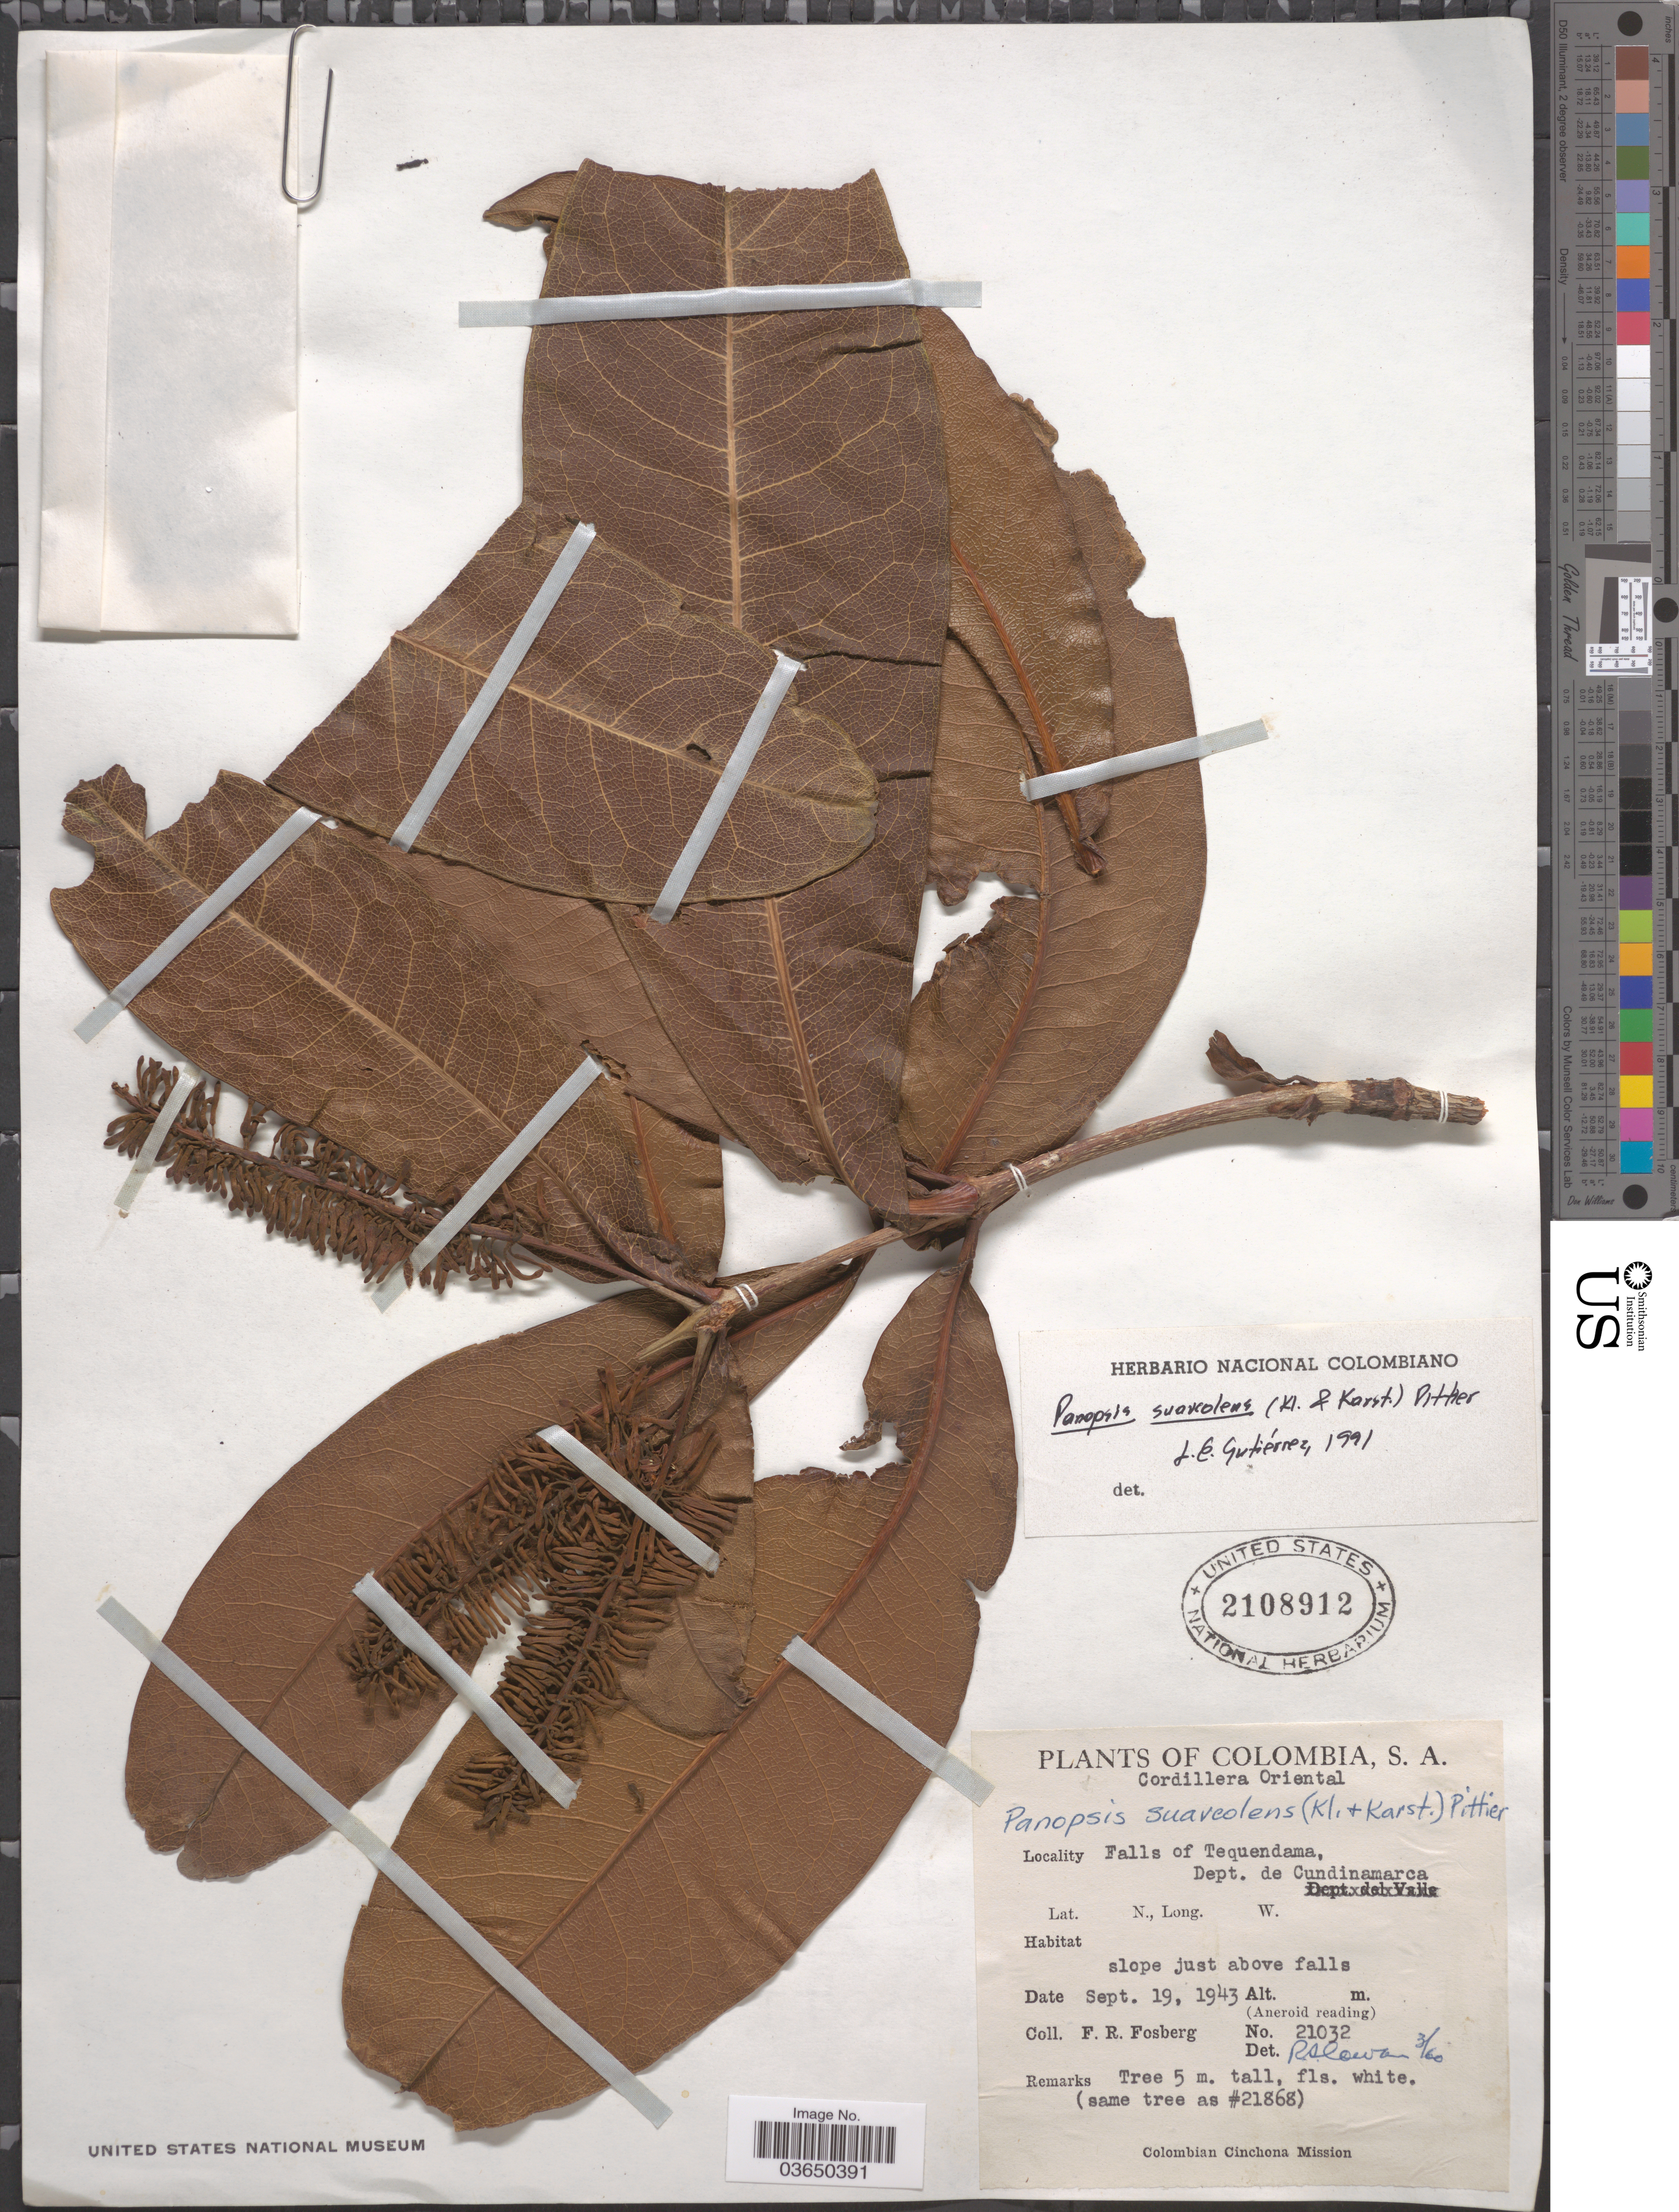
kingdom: Plantae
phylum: Tracheophyta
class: Magnoliopsida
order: Proteales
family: Proteaceae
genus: Panopsis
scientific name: Panopsis suaveolens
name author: (Klotzsch & H. Karst.) Pittier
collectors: F. R. Fosberg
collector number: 21032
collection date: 1943-09-19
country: Colombia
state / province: Cundinamarca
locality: Cordillera Oriental. Falls of Tequendama, Dept. de Cundinamarca.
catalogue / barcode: US 2108912